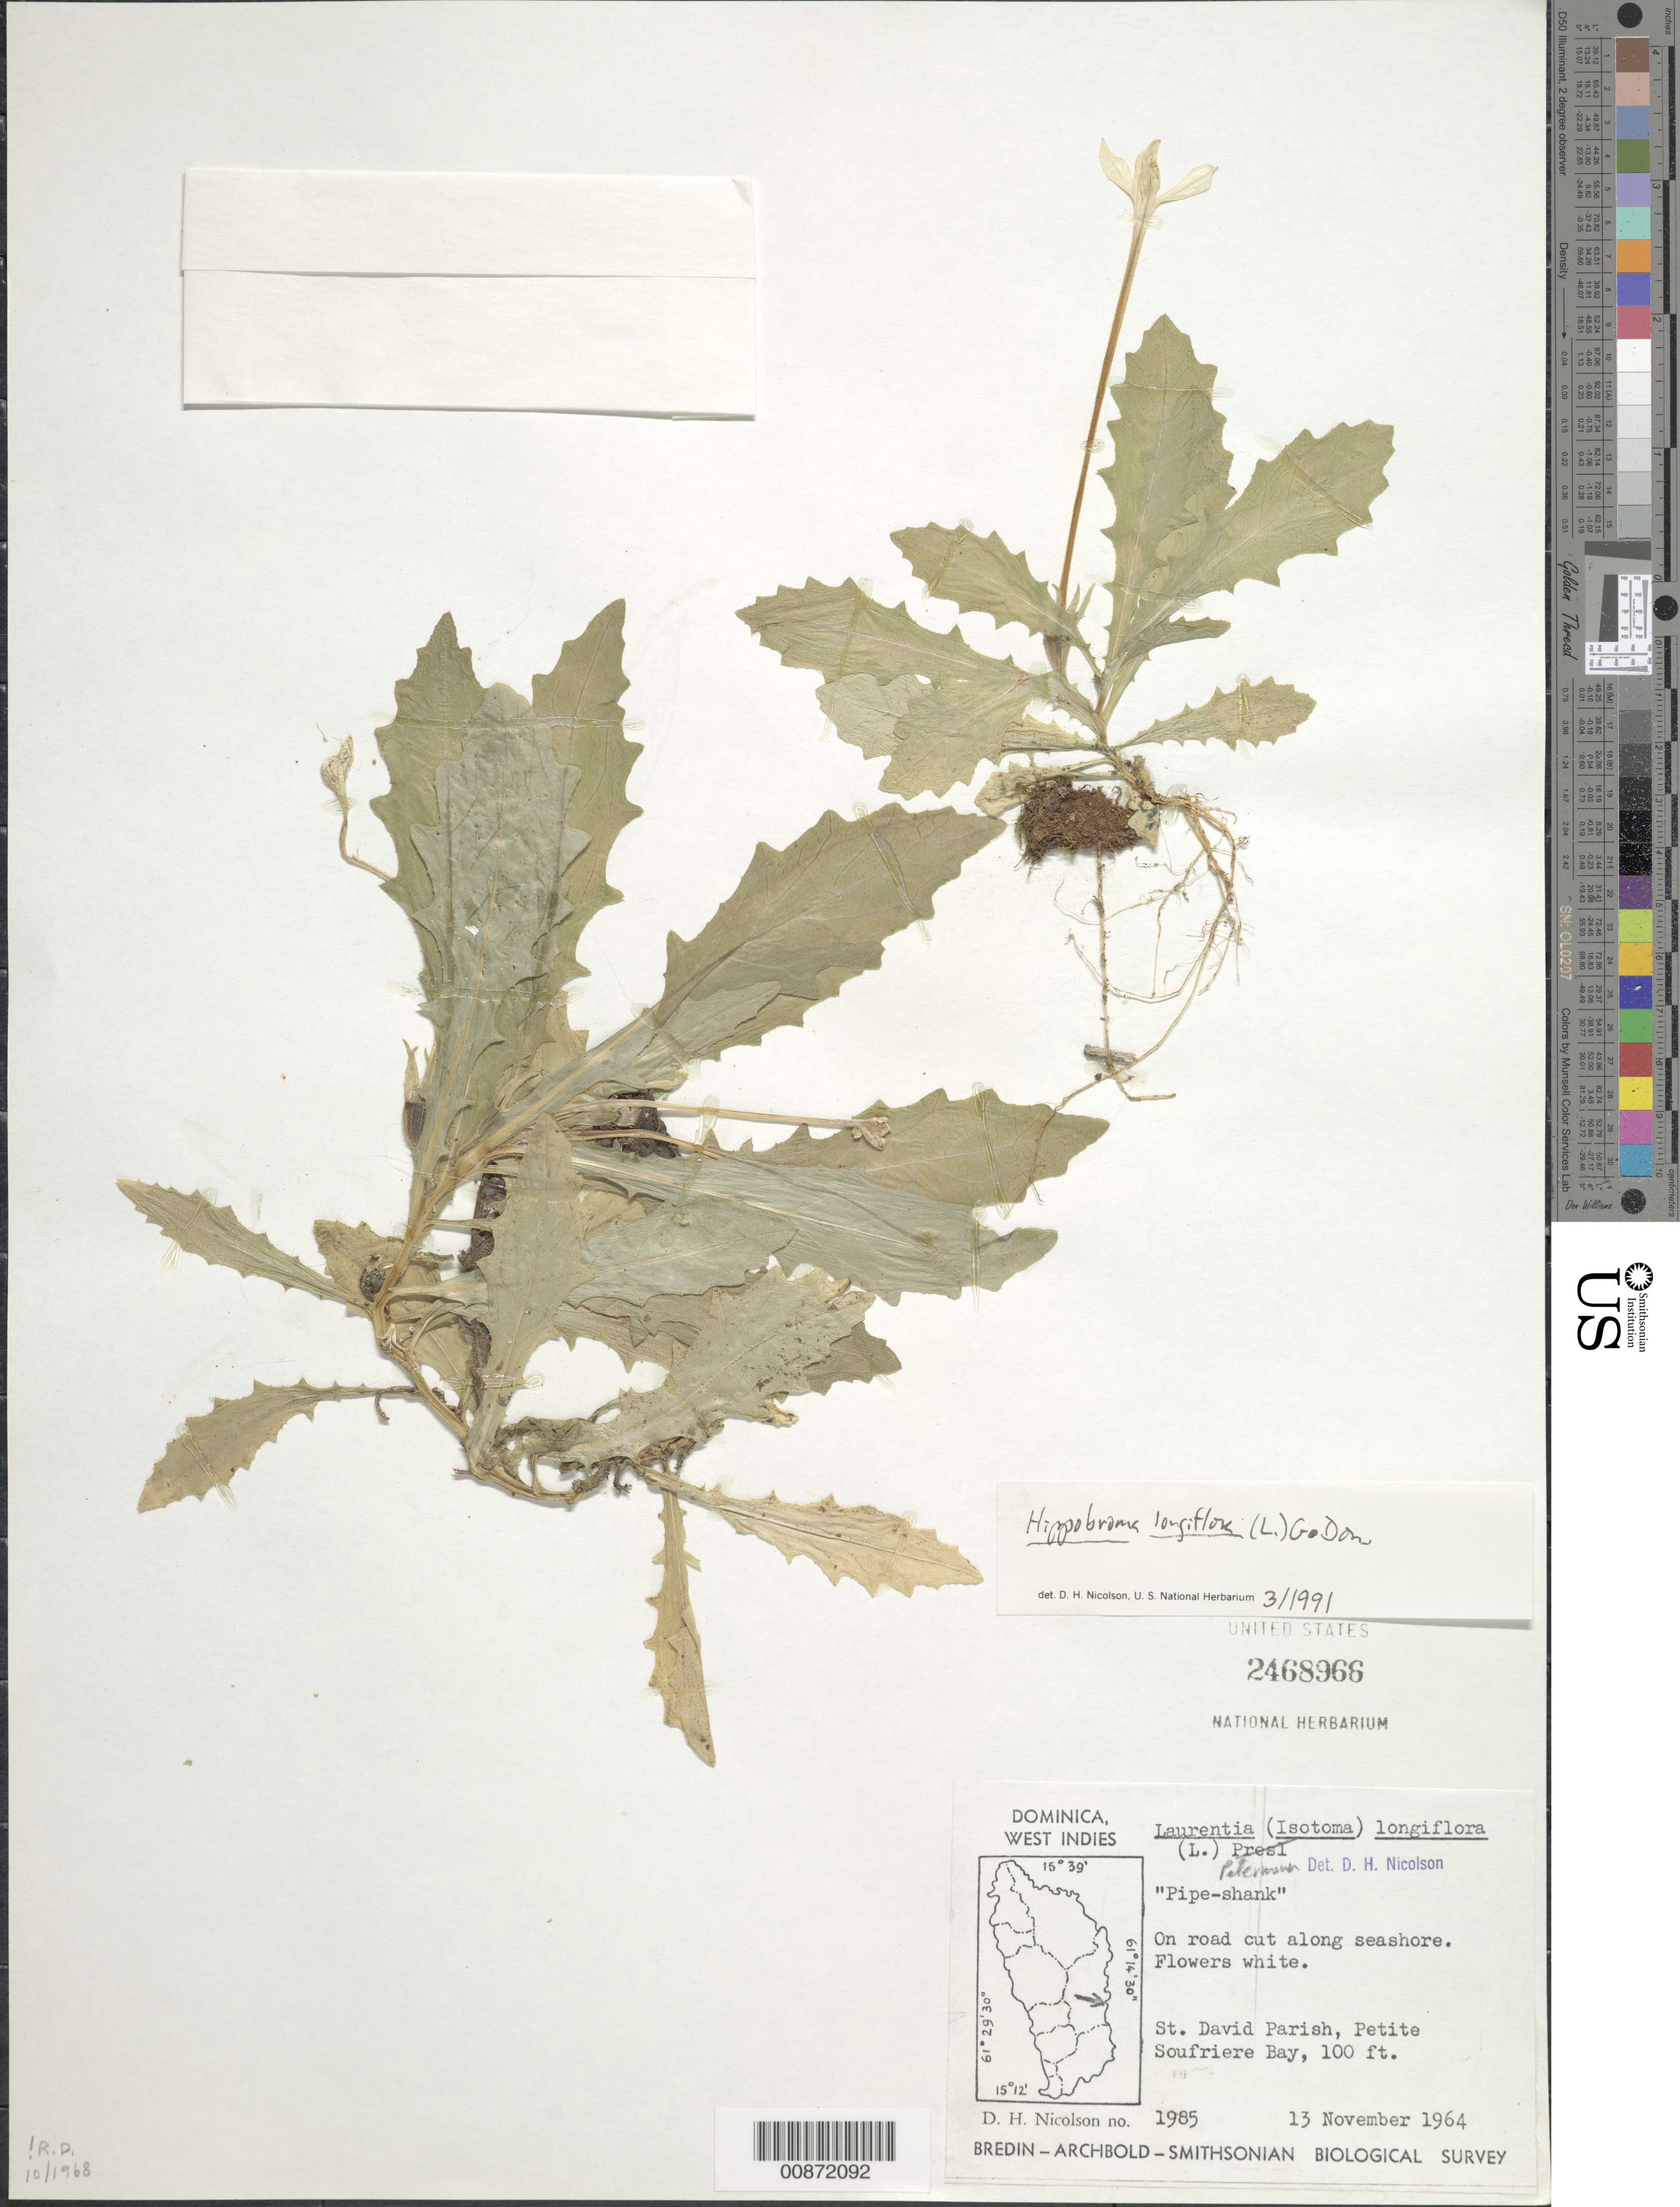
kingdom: Plantae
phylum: Tracheophyta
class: Magnoliopsida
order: Asterales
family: Campanulaceae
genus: Hippobroma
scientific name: Hippobroma longiflora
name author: (L.) G. Don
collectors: D. H. Nicolson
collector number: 1985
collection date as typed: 13 Nov 1964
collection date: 1964-11-13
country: Dominica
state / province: St. David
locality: Petite Soufriere Bay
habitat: On roadcut along seashore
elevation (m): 30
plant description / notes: Common name: Pipe-shank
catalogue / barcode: US 2468966